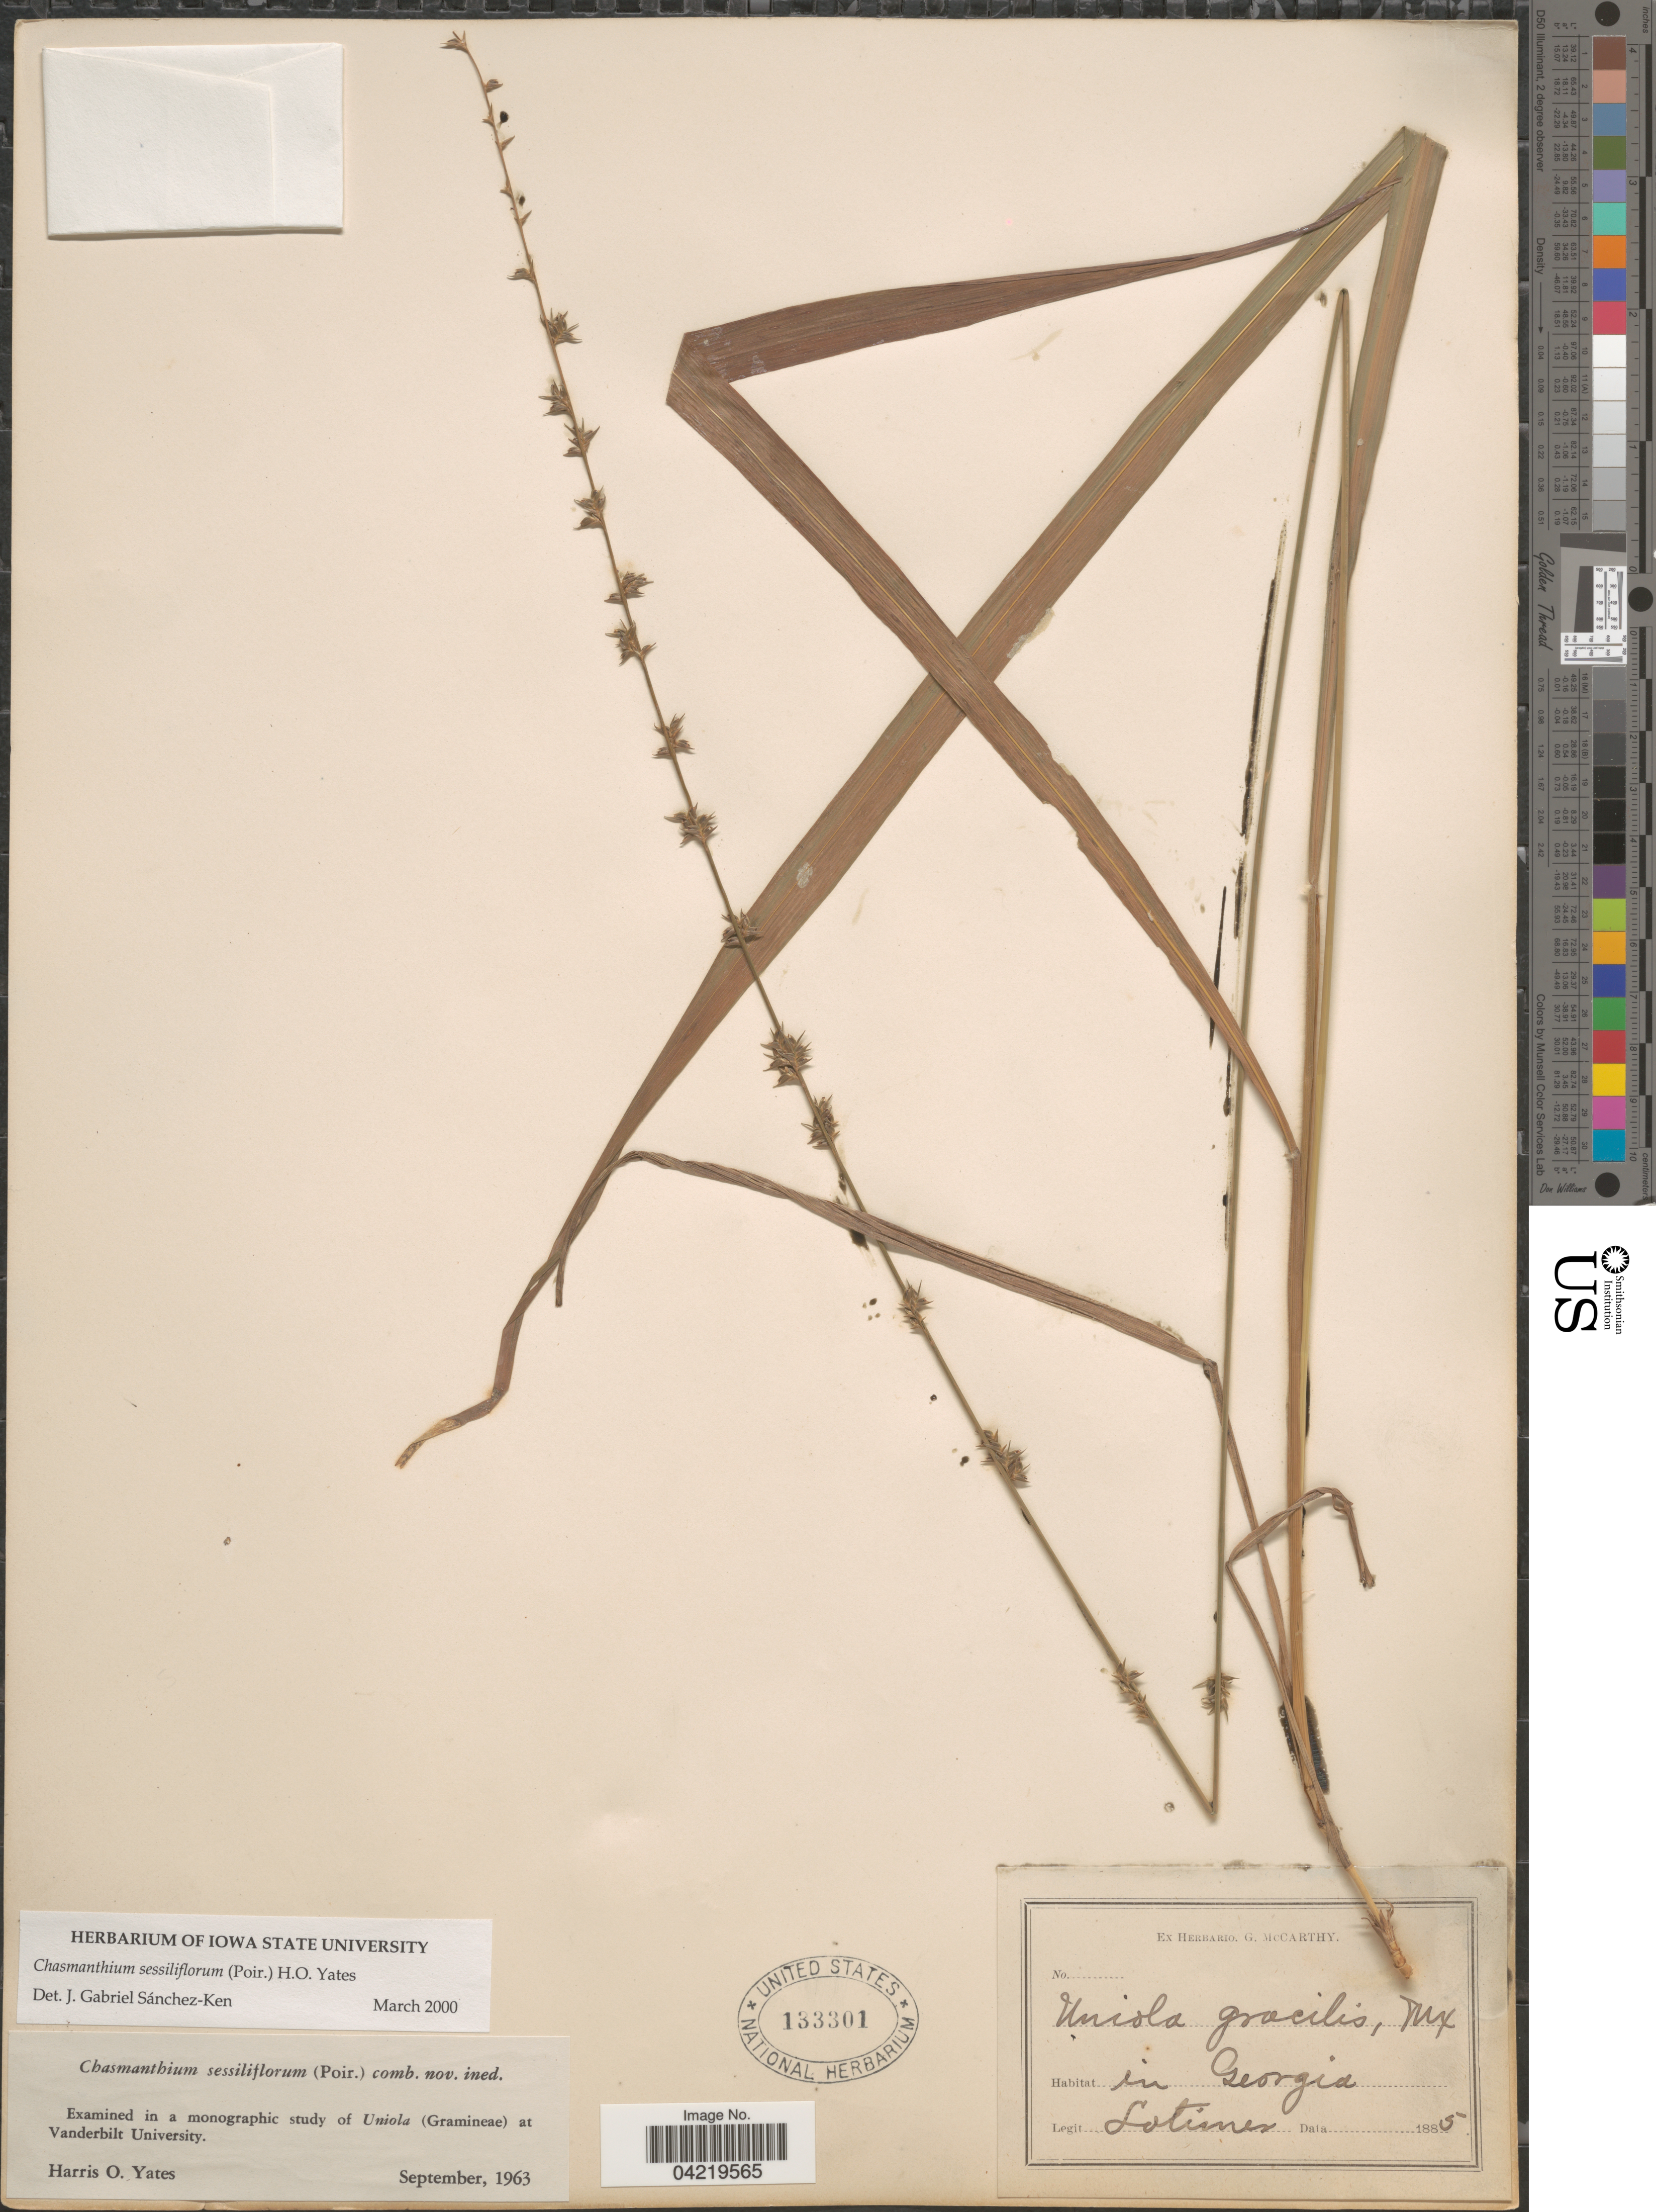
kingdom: Plantae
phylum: Tracheophyta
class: Liliopsida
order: Poales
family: Poaceae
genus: Chasmanthium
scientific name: Chasmanthium laxum subsp. sessiliflorum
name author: (L.) H.O. Yates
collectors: Latimer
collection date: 1885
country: United States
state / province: Georgia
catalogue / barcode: US 133301